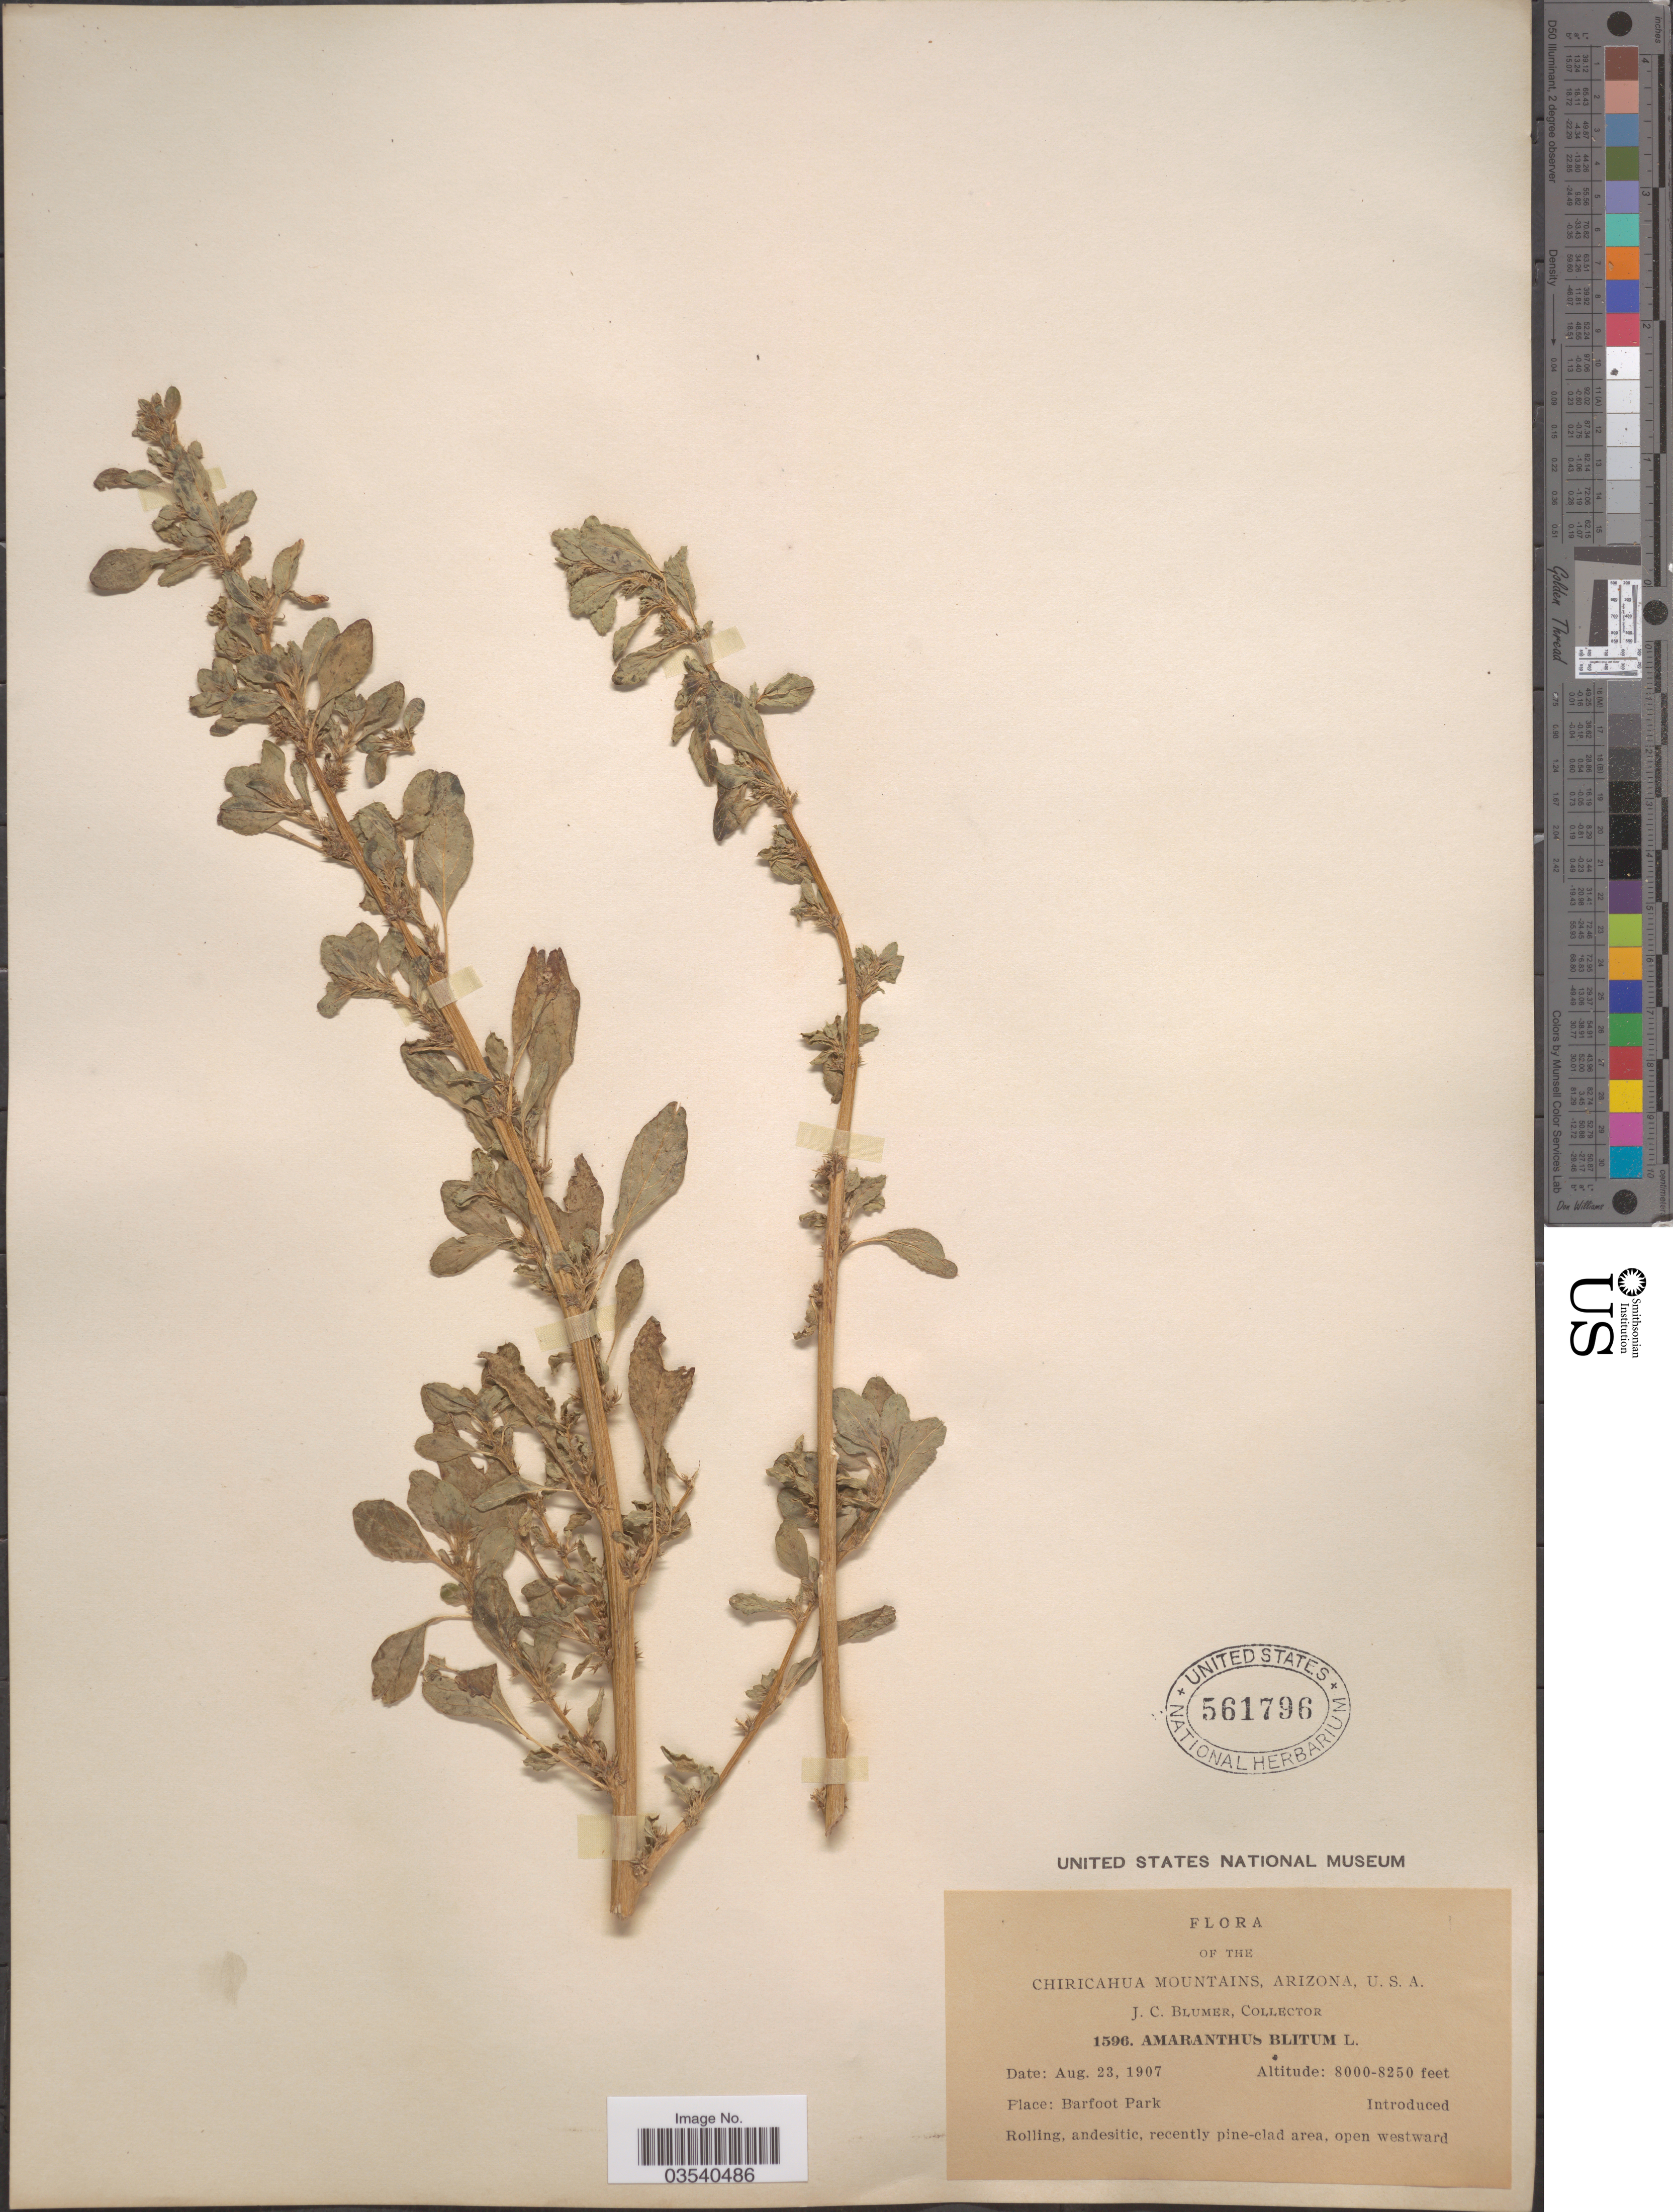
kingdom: Plantae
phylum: Tracheophyta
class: Magnoliopsida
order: Caryophyllales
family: Amaranthaceae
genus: Amaranthus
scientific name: Amaranthus graecizans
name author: L.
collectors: J. C. Blumer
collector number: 1596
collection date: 1907-08-23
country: United States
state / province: Arizona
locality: Chiricahua Mountains. Barfoot Park.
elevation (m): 2438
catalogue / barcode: US 561796